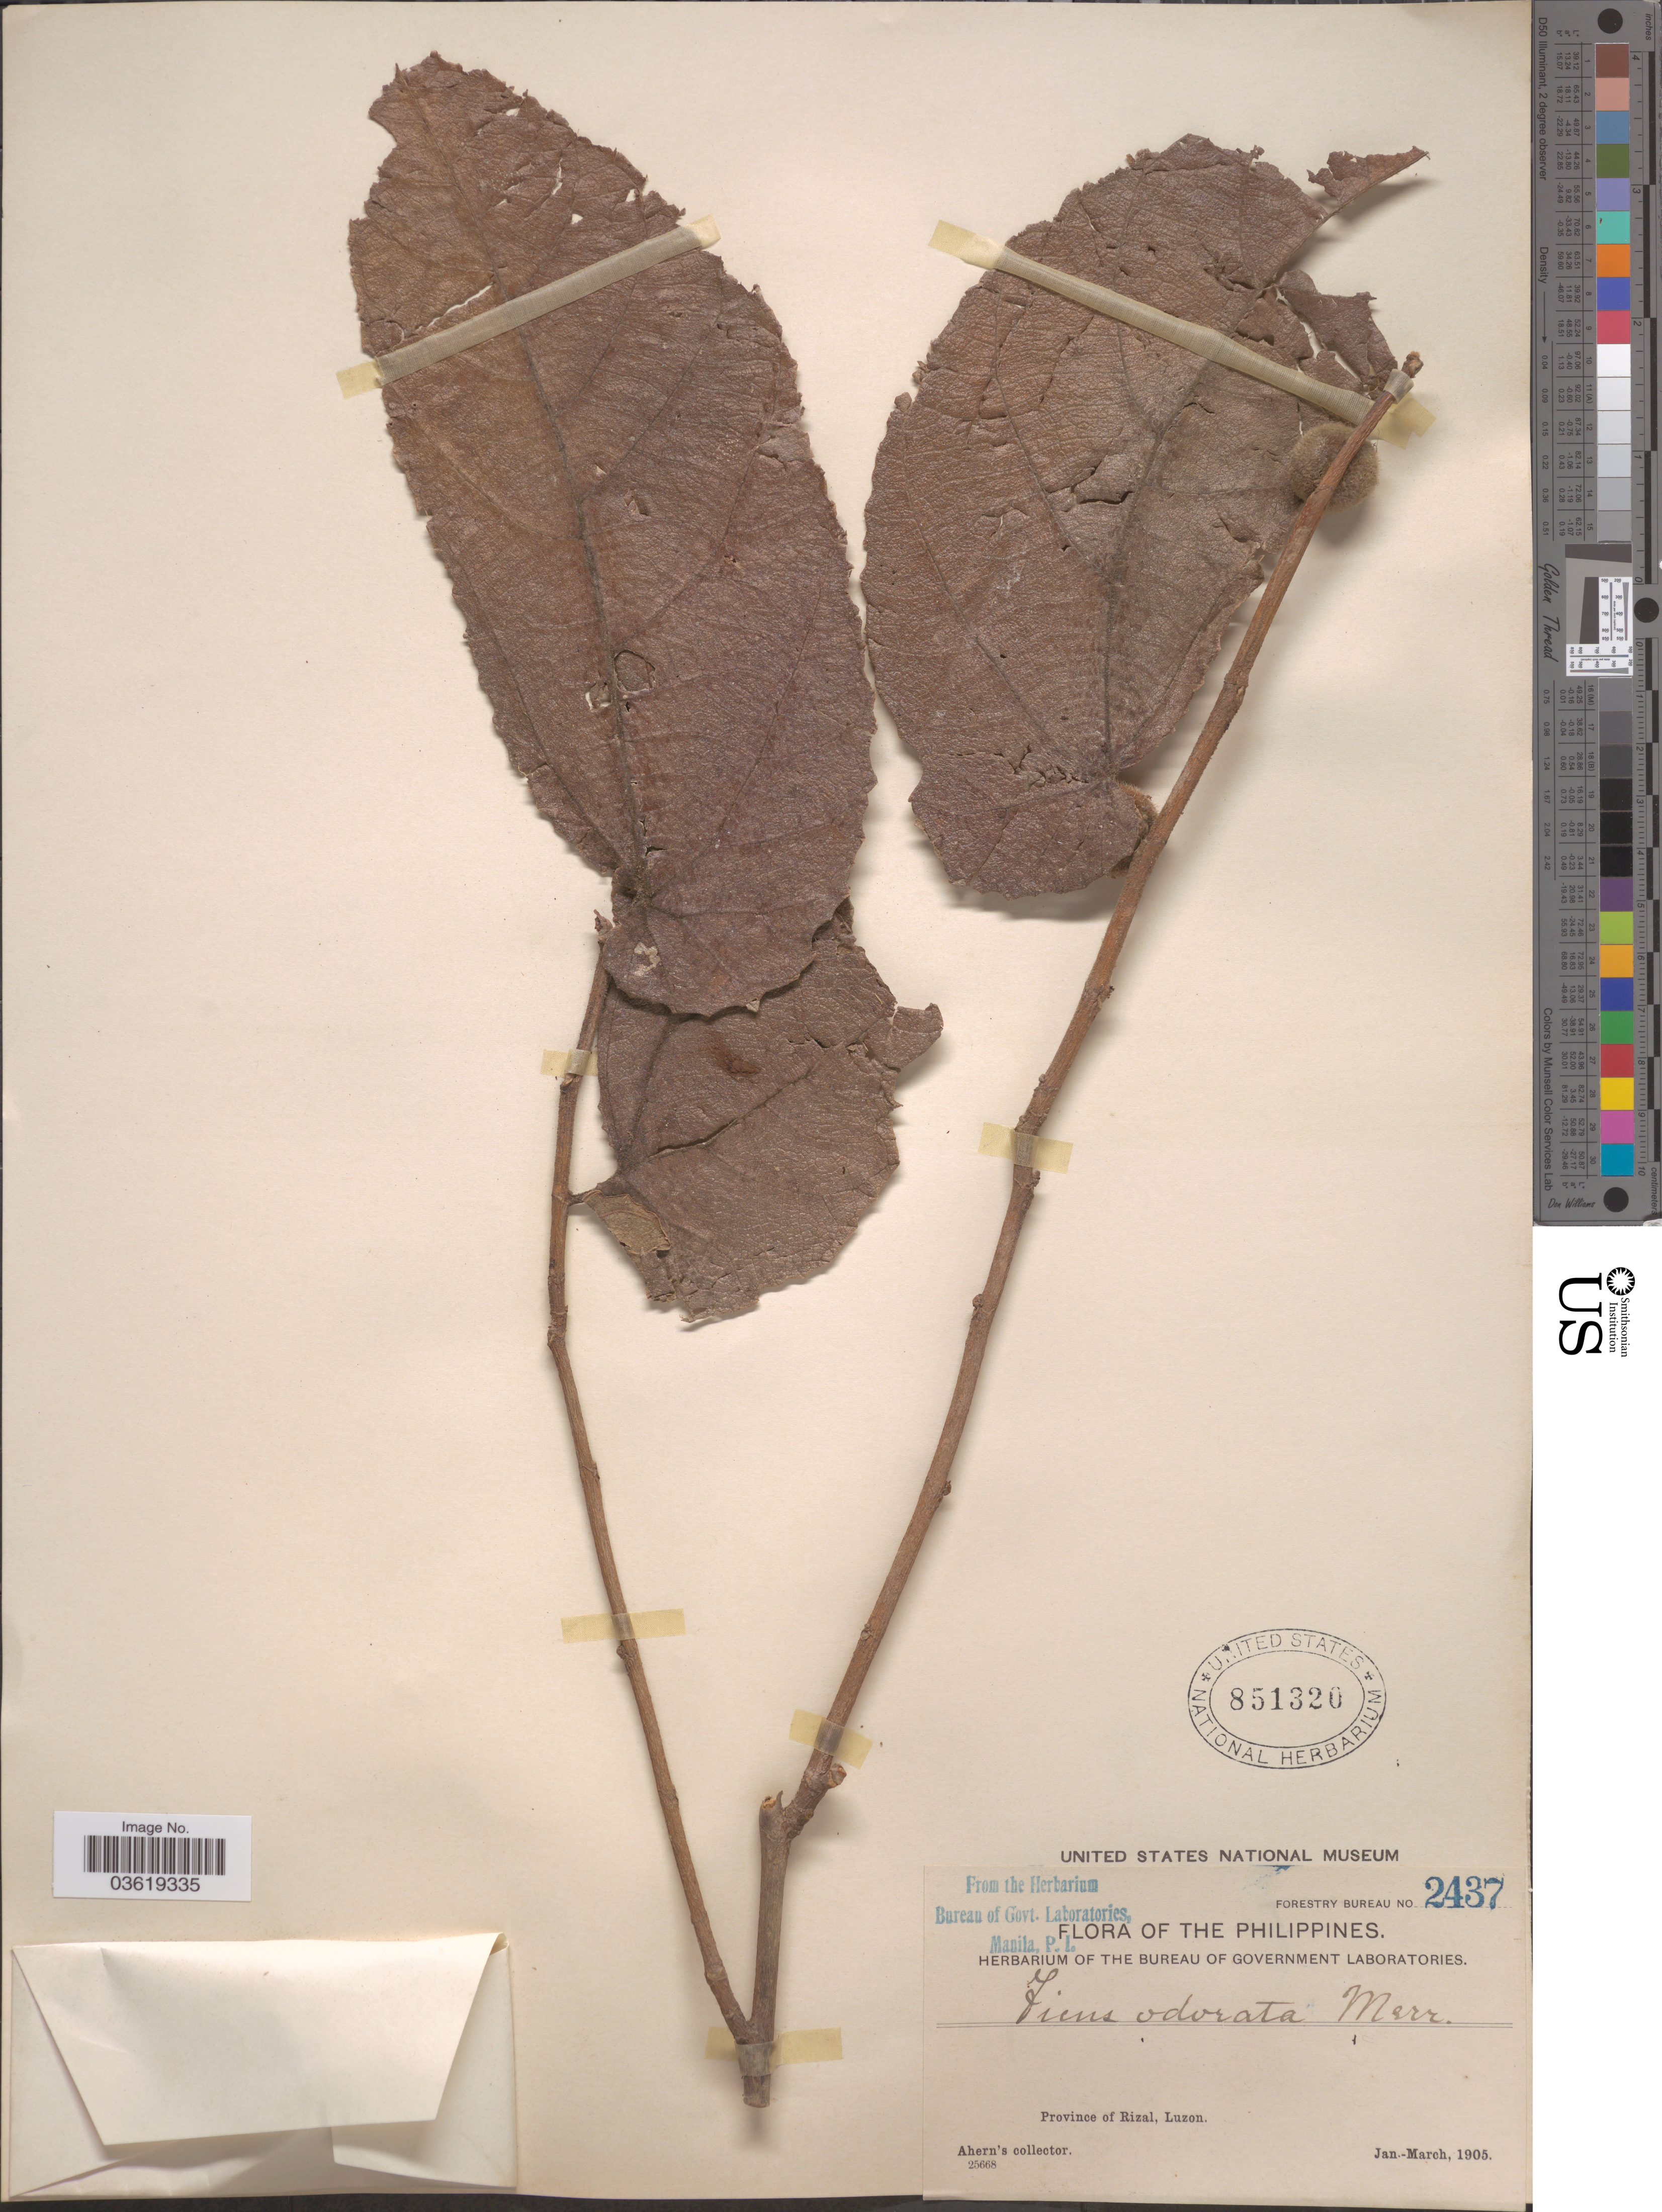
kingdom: Plantae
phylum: Tracheophyta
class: Magnoliopsida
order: Rosales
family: Moraceae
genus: Ficus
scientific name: Ficus odorata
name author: (Blanco) Merr.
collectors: Ahern's collector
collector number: Forestry Bureau 2437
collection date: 1905-01/1905-03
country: Philippines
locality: Province of Rizal, Luzon.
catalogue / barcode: US 851320